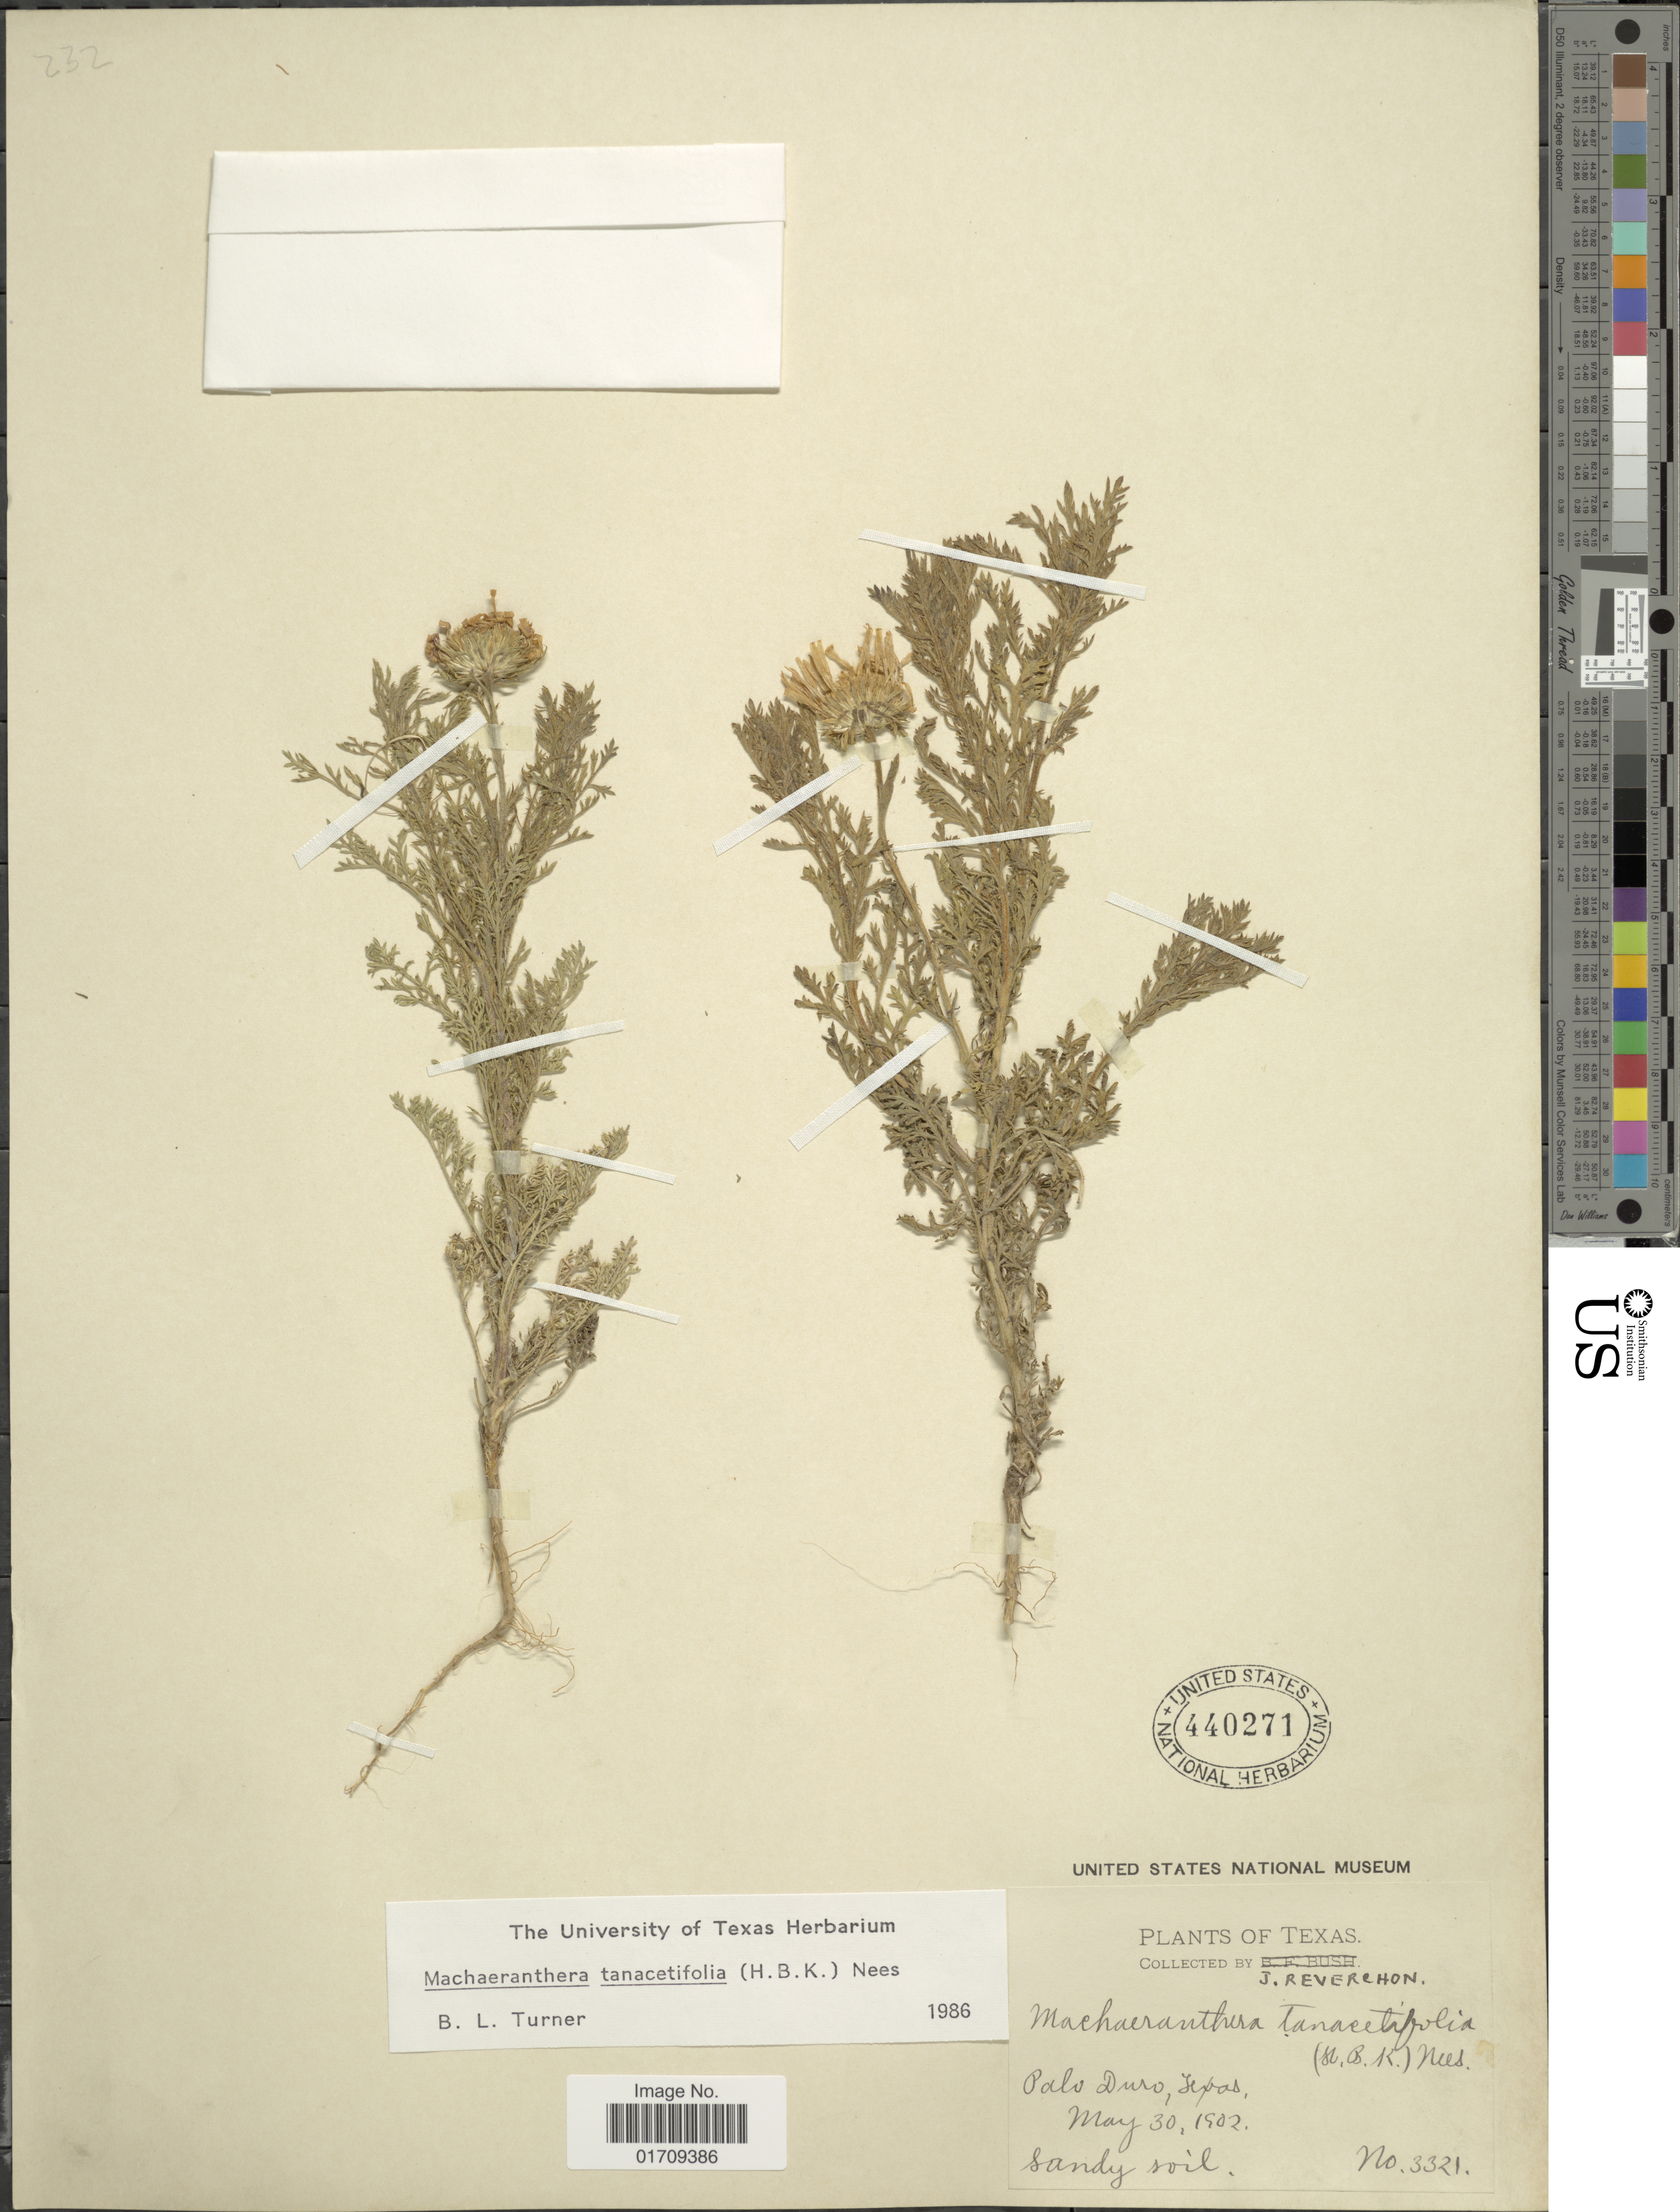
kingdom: Plantae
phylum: Tracheophyta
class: Magnoliopsida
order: Asterales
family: Asteraceae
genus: Machaeranthera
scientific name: Machaeranthera tanacetifolia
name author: (Kunth) Nees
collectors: J. Reverchon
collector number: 3321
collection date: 1902-05-30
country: United States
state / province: Texas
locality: Palo Duro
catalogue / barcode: US 440271